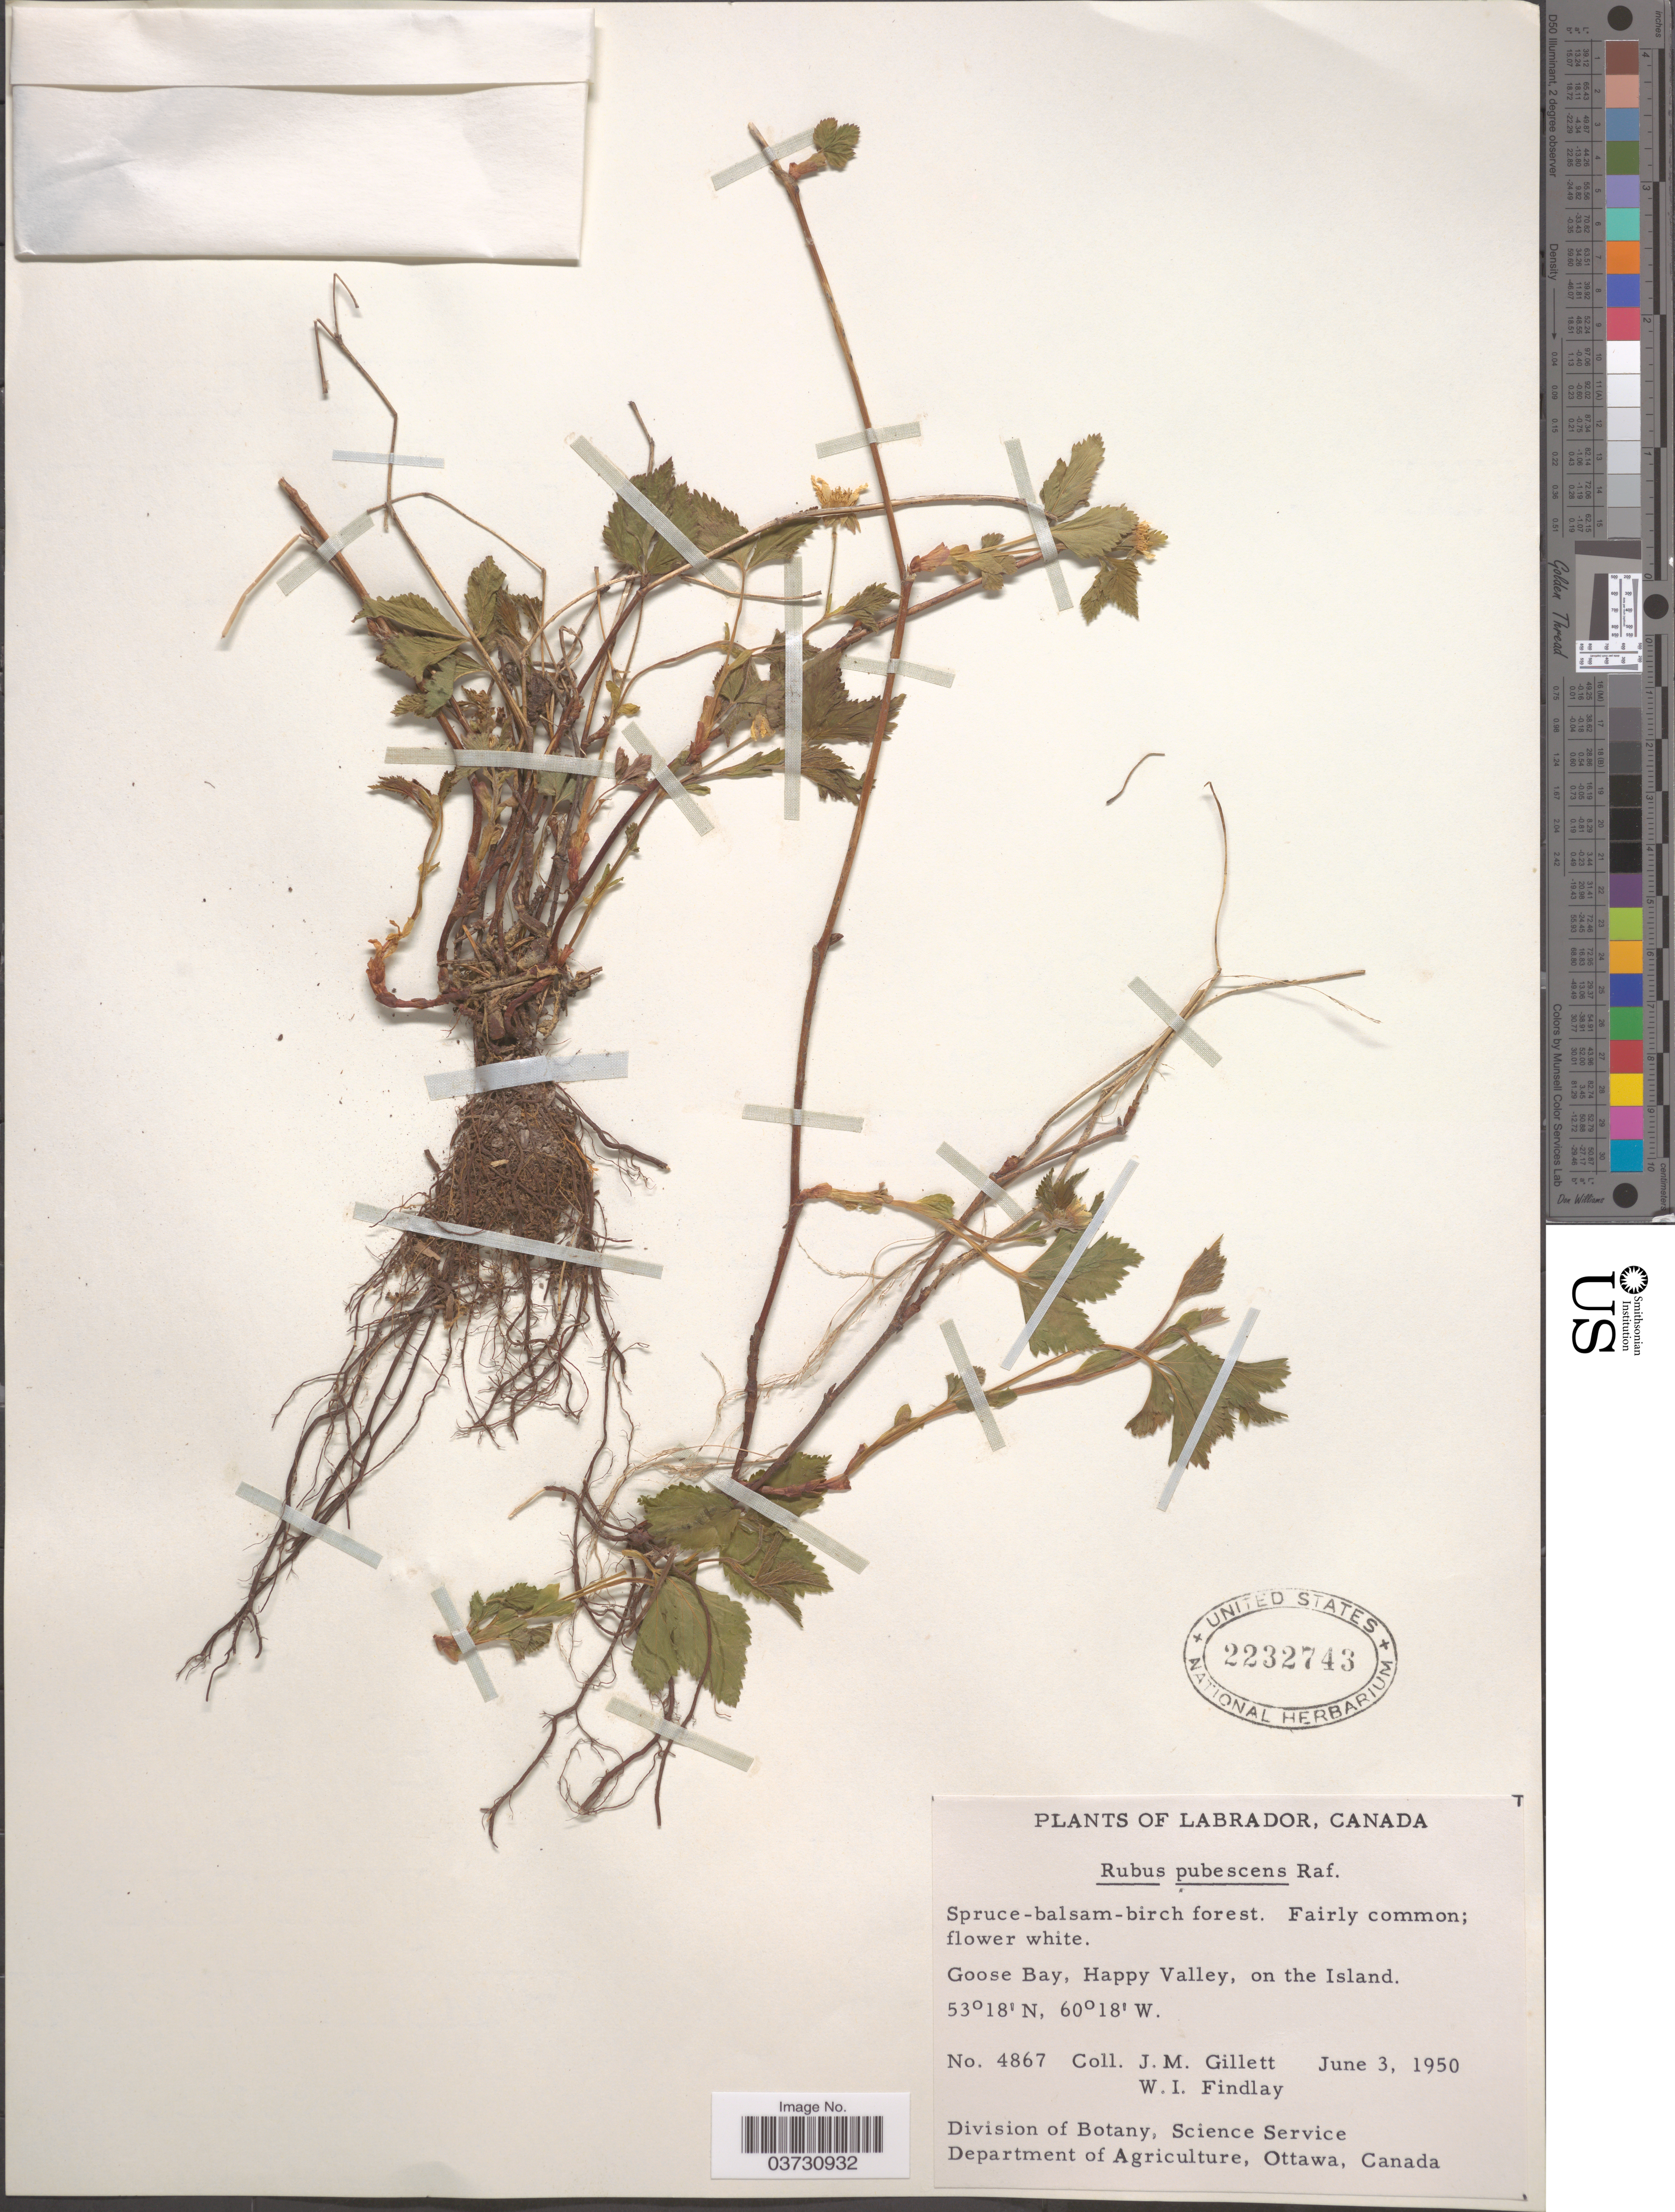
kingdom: Plantae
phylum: Tracheophyta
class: Magnoliopsida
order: Rosales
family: Rosaceae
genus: Rubus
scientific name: Rubus pubescens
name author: Raf.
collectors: J. M. Gillett & W. Findlay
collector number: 4867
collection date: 1950-06-03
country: Canada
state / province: Newfoundland and Labrador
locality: Labrador. Goose Bay. Happy Valley, on the Island.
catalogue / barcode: US 2232743